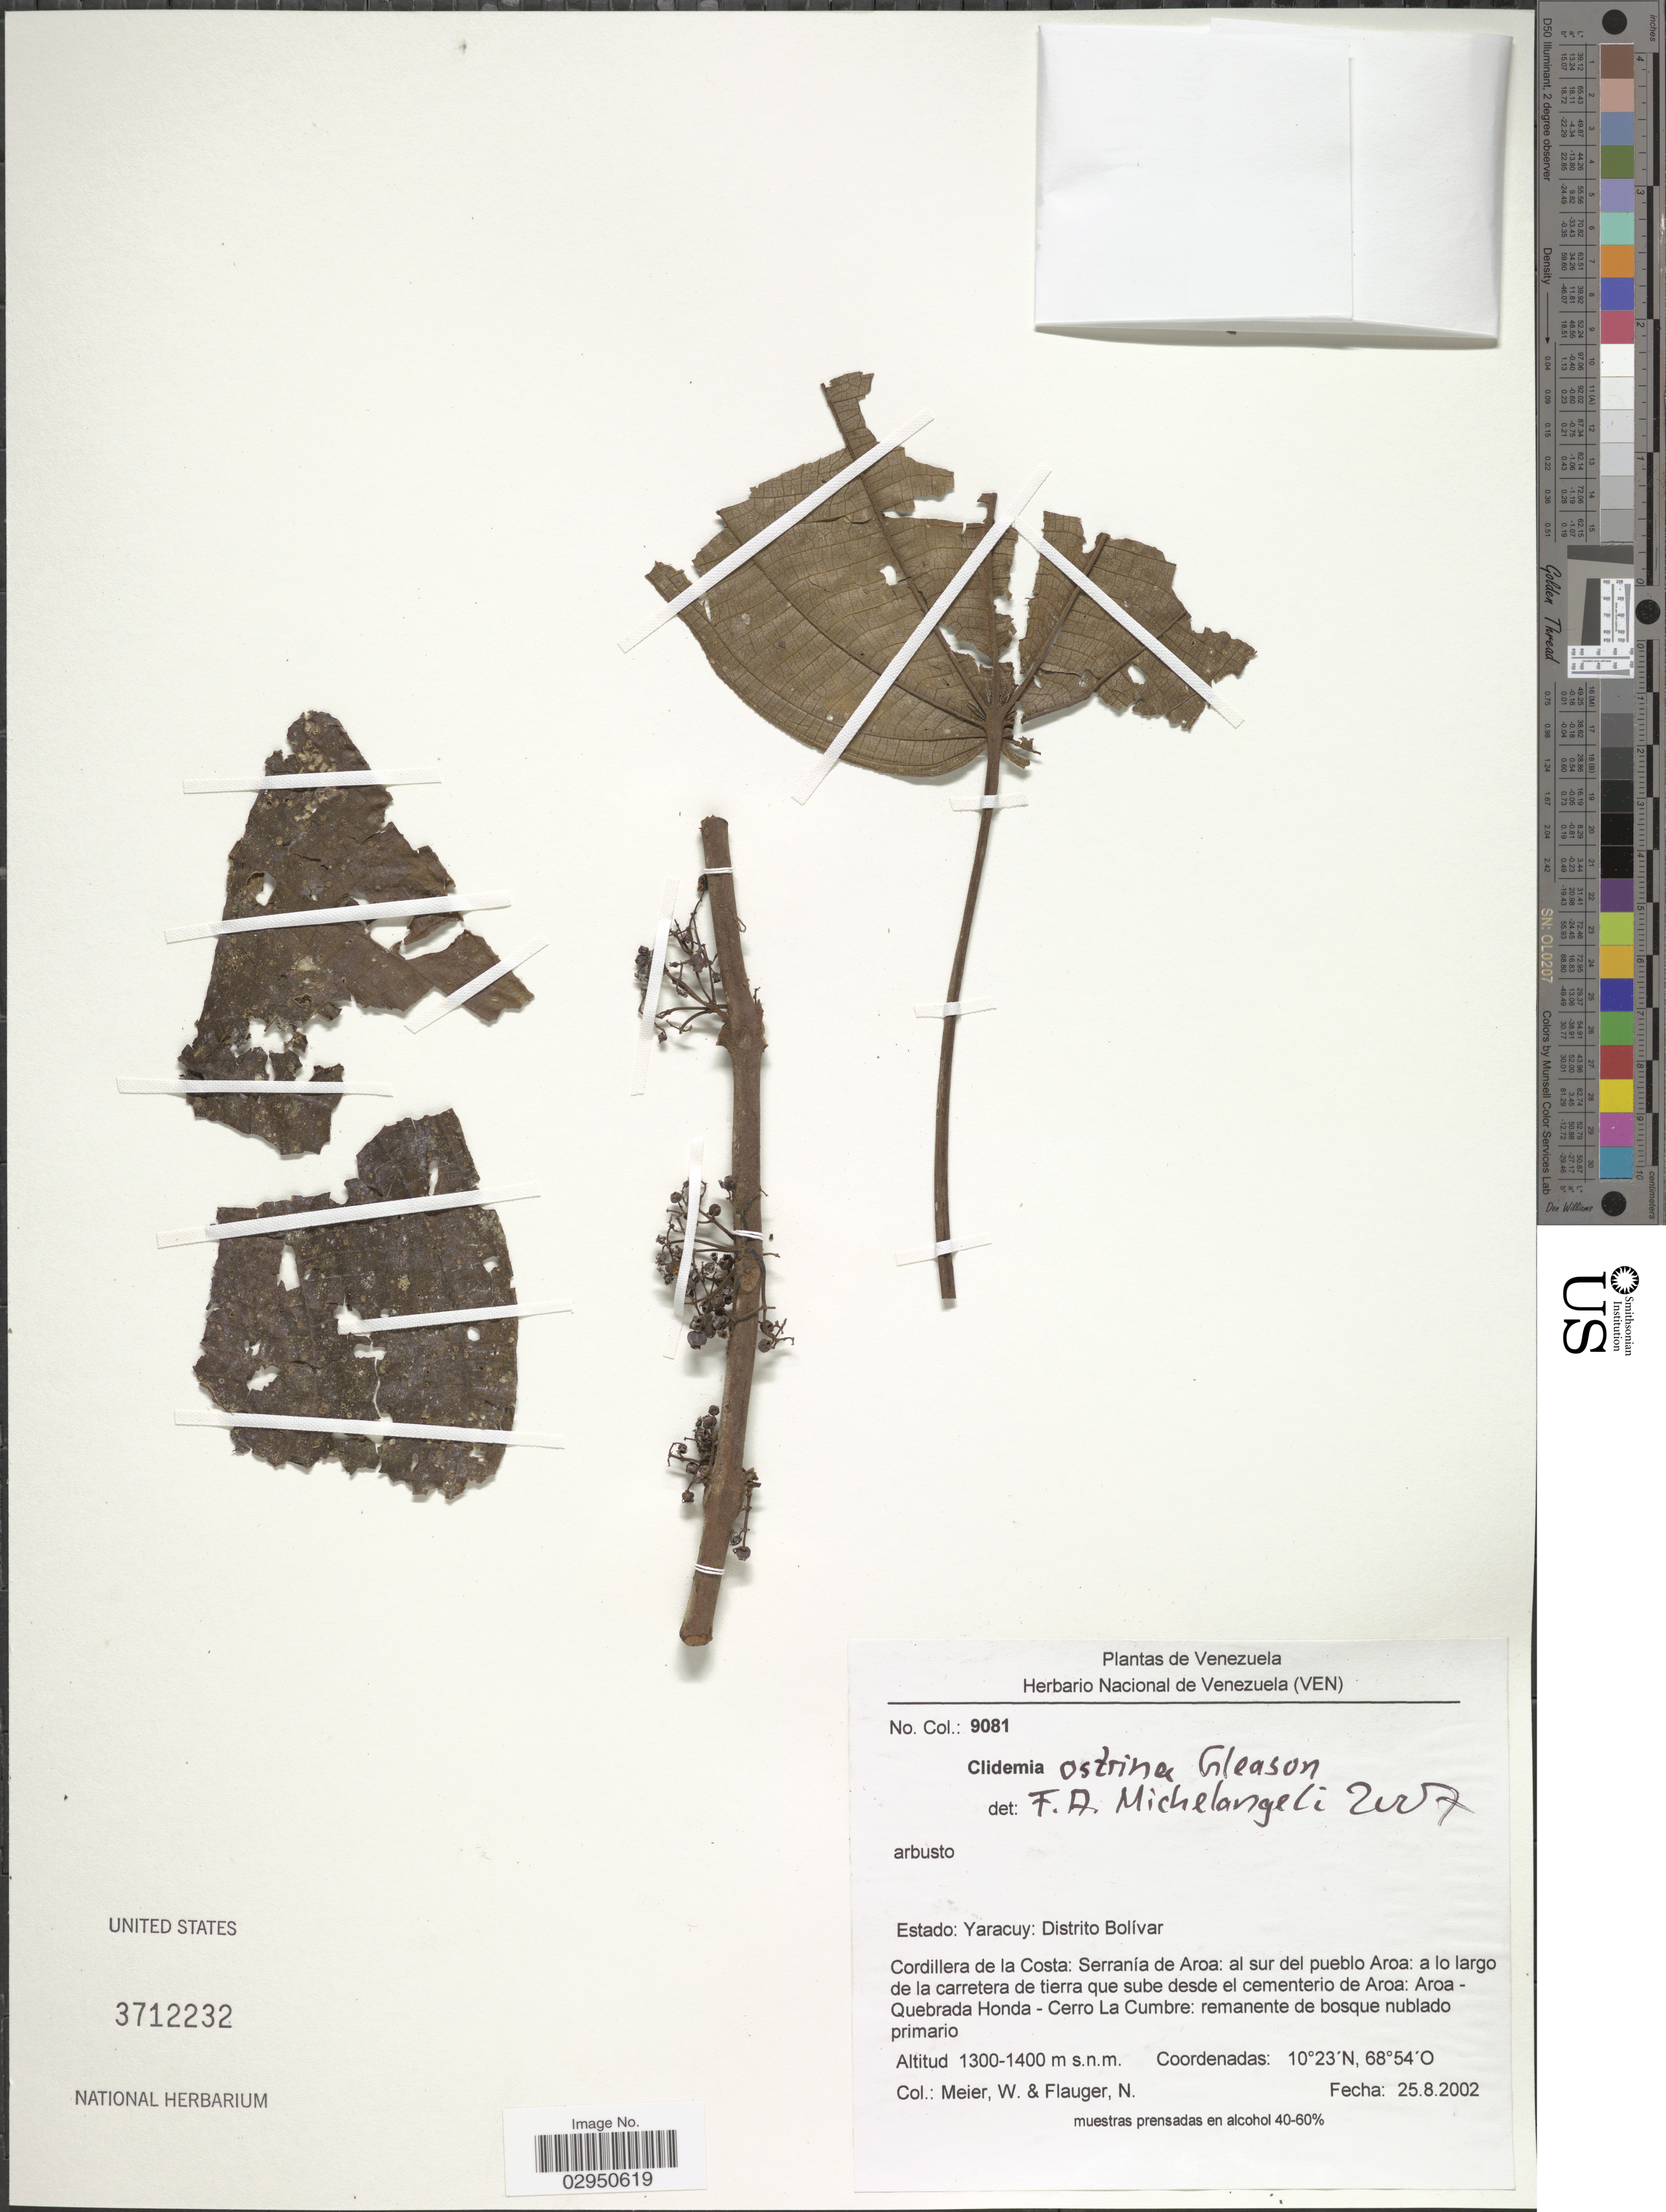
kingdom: Plantae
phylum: Tracheophyta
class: Magnoliopsida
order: Myrtales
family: Melastomataceae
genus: Clidemia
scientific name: Clidemia ostrina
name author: Gleason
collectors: W. Meier & N. Flauger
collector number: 9081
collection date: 2002-08-25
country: Venezuela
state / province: Yaracuy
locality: Distrito Bolívar. Cordillera de la Costa: Serranía de Aroa: al sur del pueblo Aroa: a lo largo de la carretera de tierra que sube desde el cementerio de Aroa: Aroa-Quebrada Honda - Cerro La Cumbre.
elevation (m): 1300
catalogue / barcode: US 3712232